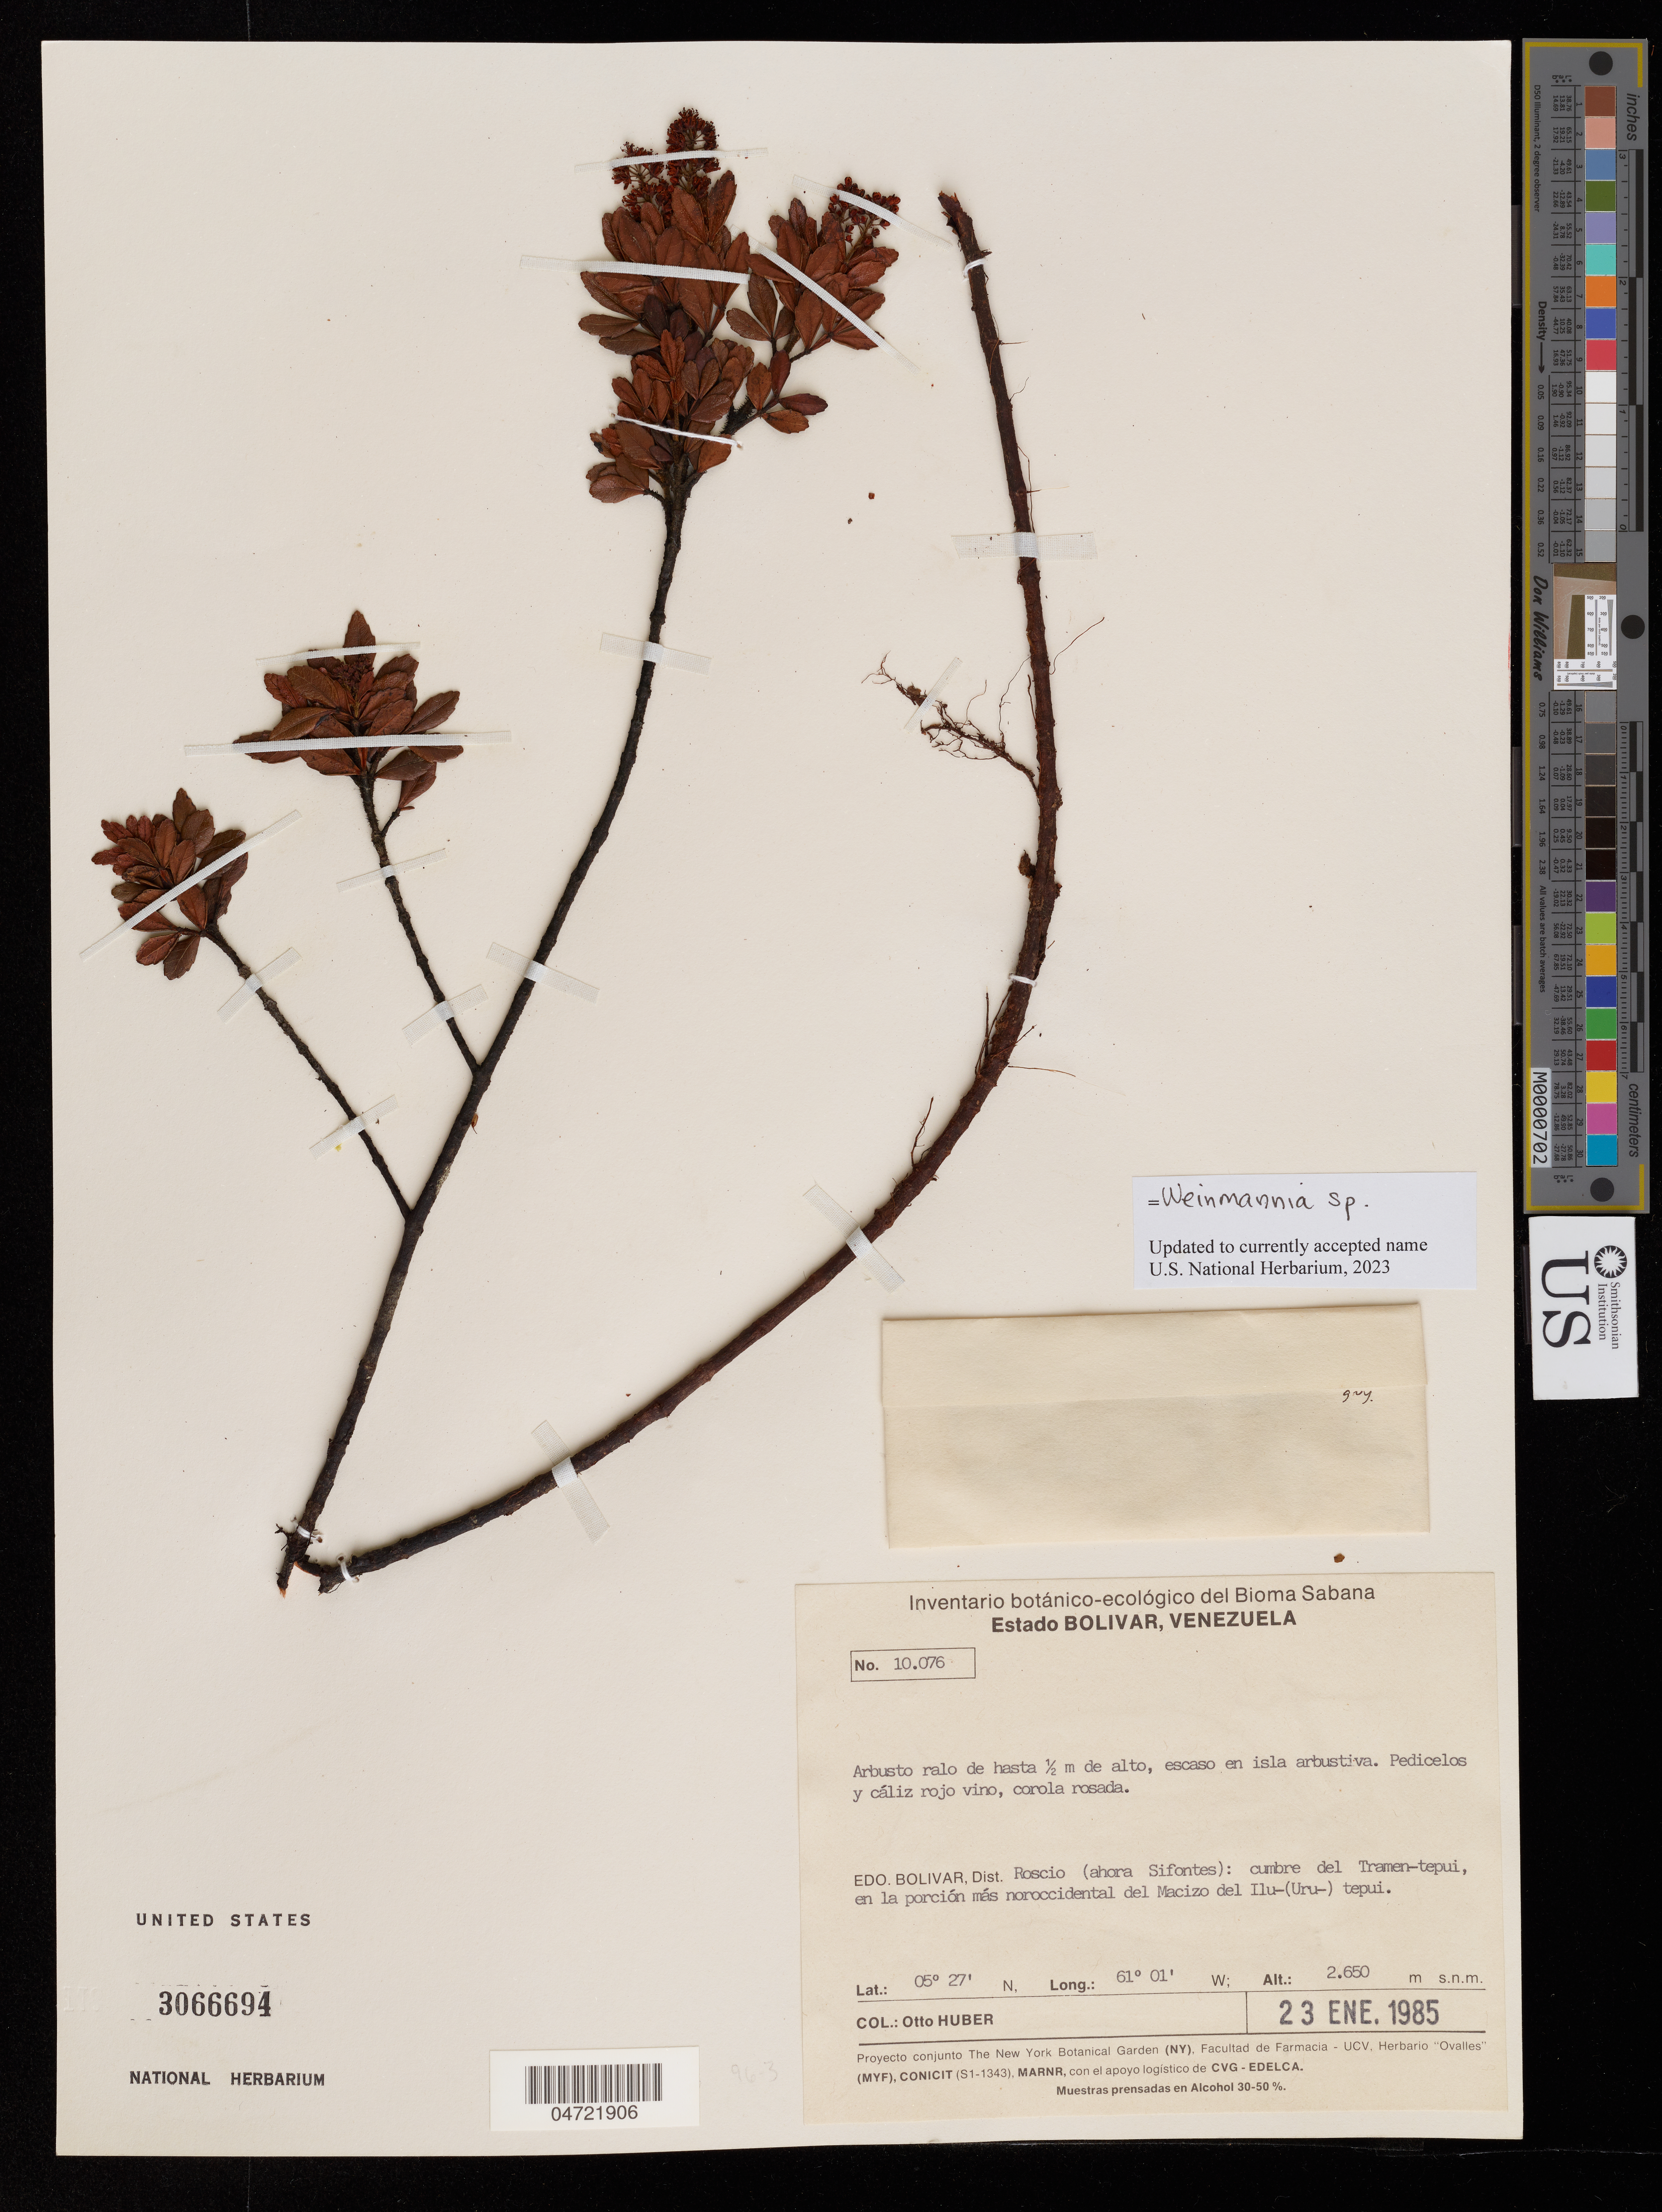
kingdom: Plantae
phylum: Tracheophyta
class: Magnoliopsida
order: Oxalidales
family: Cunoniaceae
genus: Weinmannia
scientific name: Weinmannia sp.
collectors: O. Huber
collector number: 10076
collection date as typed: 23-Jan-85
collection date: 1985-01-23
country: Venezuela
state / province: Bolívar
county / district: Roscio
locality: Tramen-tepuí, cumbre, NW del Macizo de Ilú-(Uru-) tepuí (ahora Sifontes)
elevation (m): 2650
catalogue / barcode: US 3066694